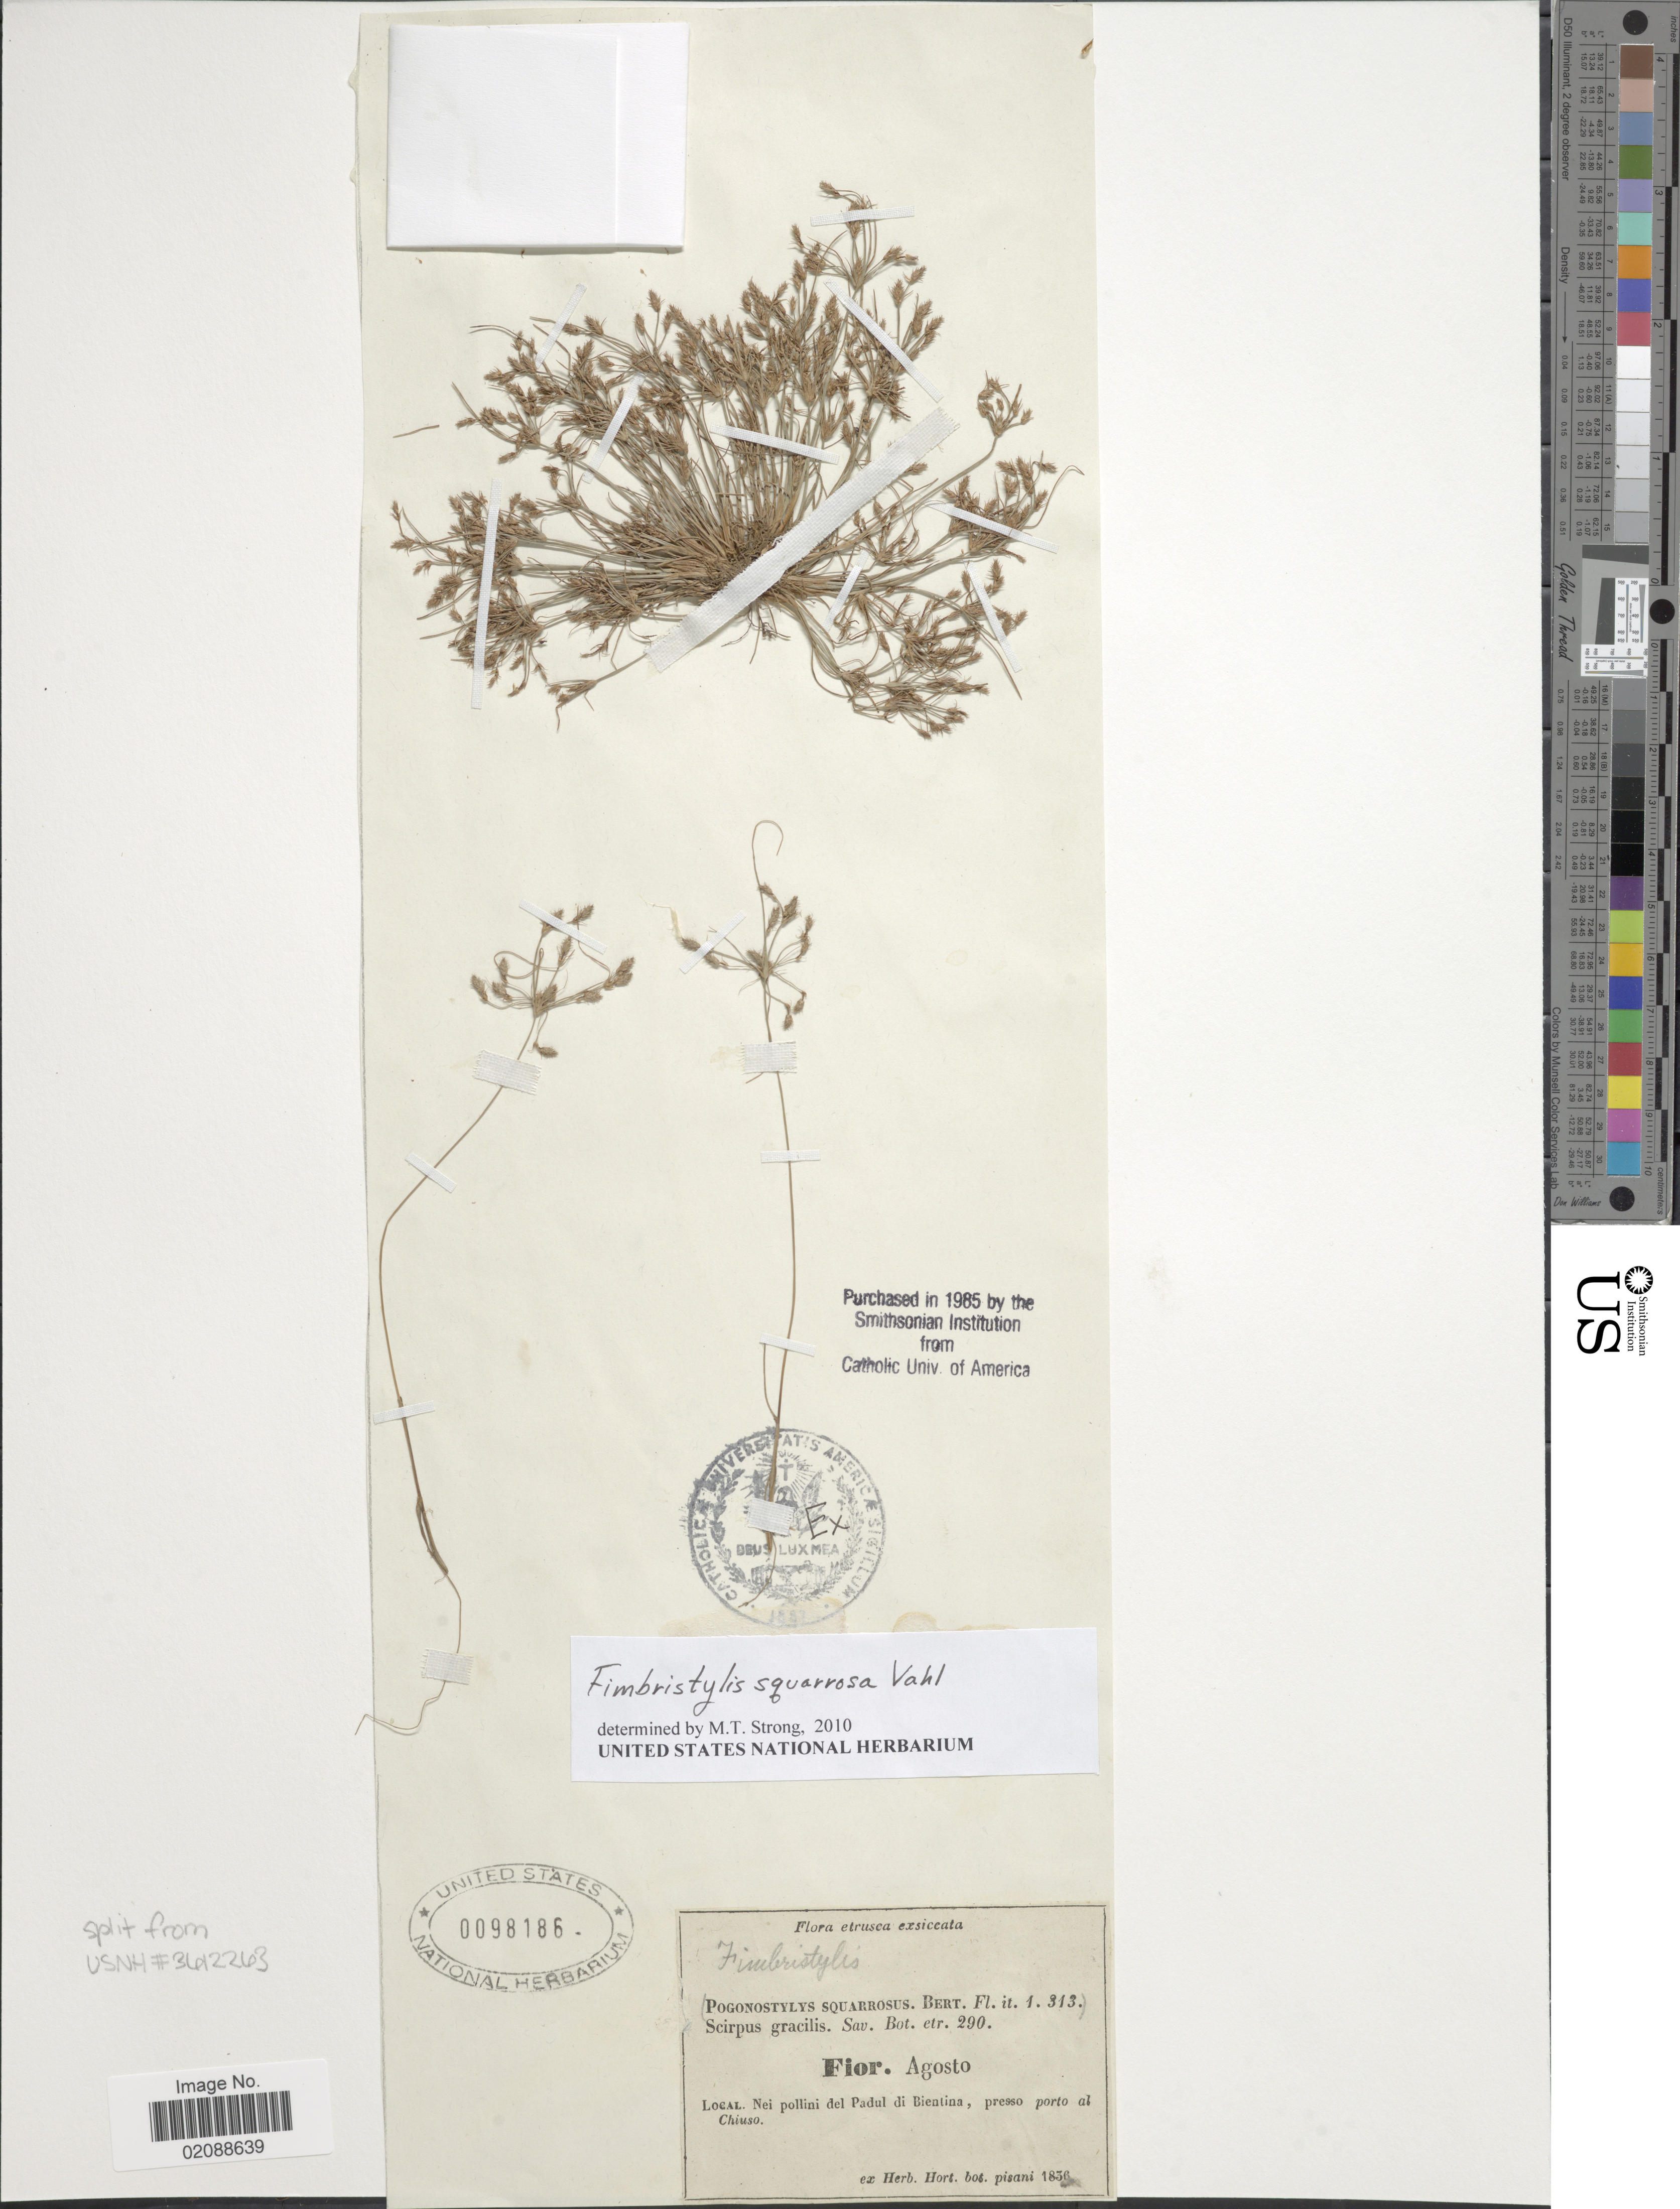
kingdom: Plantae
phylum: Tracheophyta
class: Liliopsida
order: Poales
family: Cyperaceae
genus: Fimbristylis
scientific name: Fimbristylis squarrosa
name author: Vahl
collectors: ex herb. Hort. Bot. Pisani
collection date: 1836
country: Italy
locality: Etrusca, Nei pollini del Padul di Bientina, presso porto al Chiuso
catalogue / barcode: US 98186